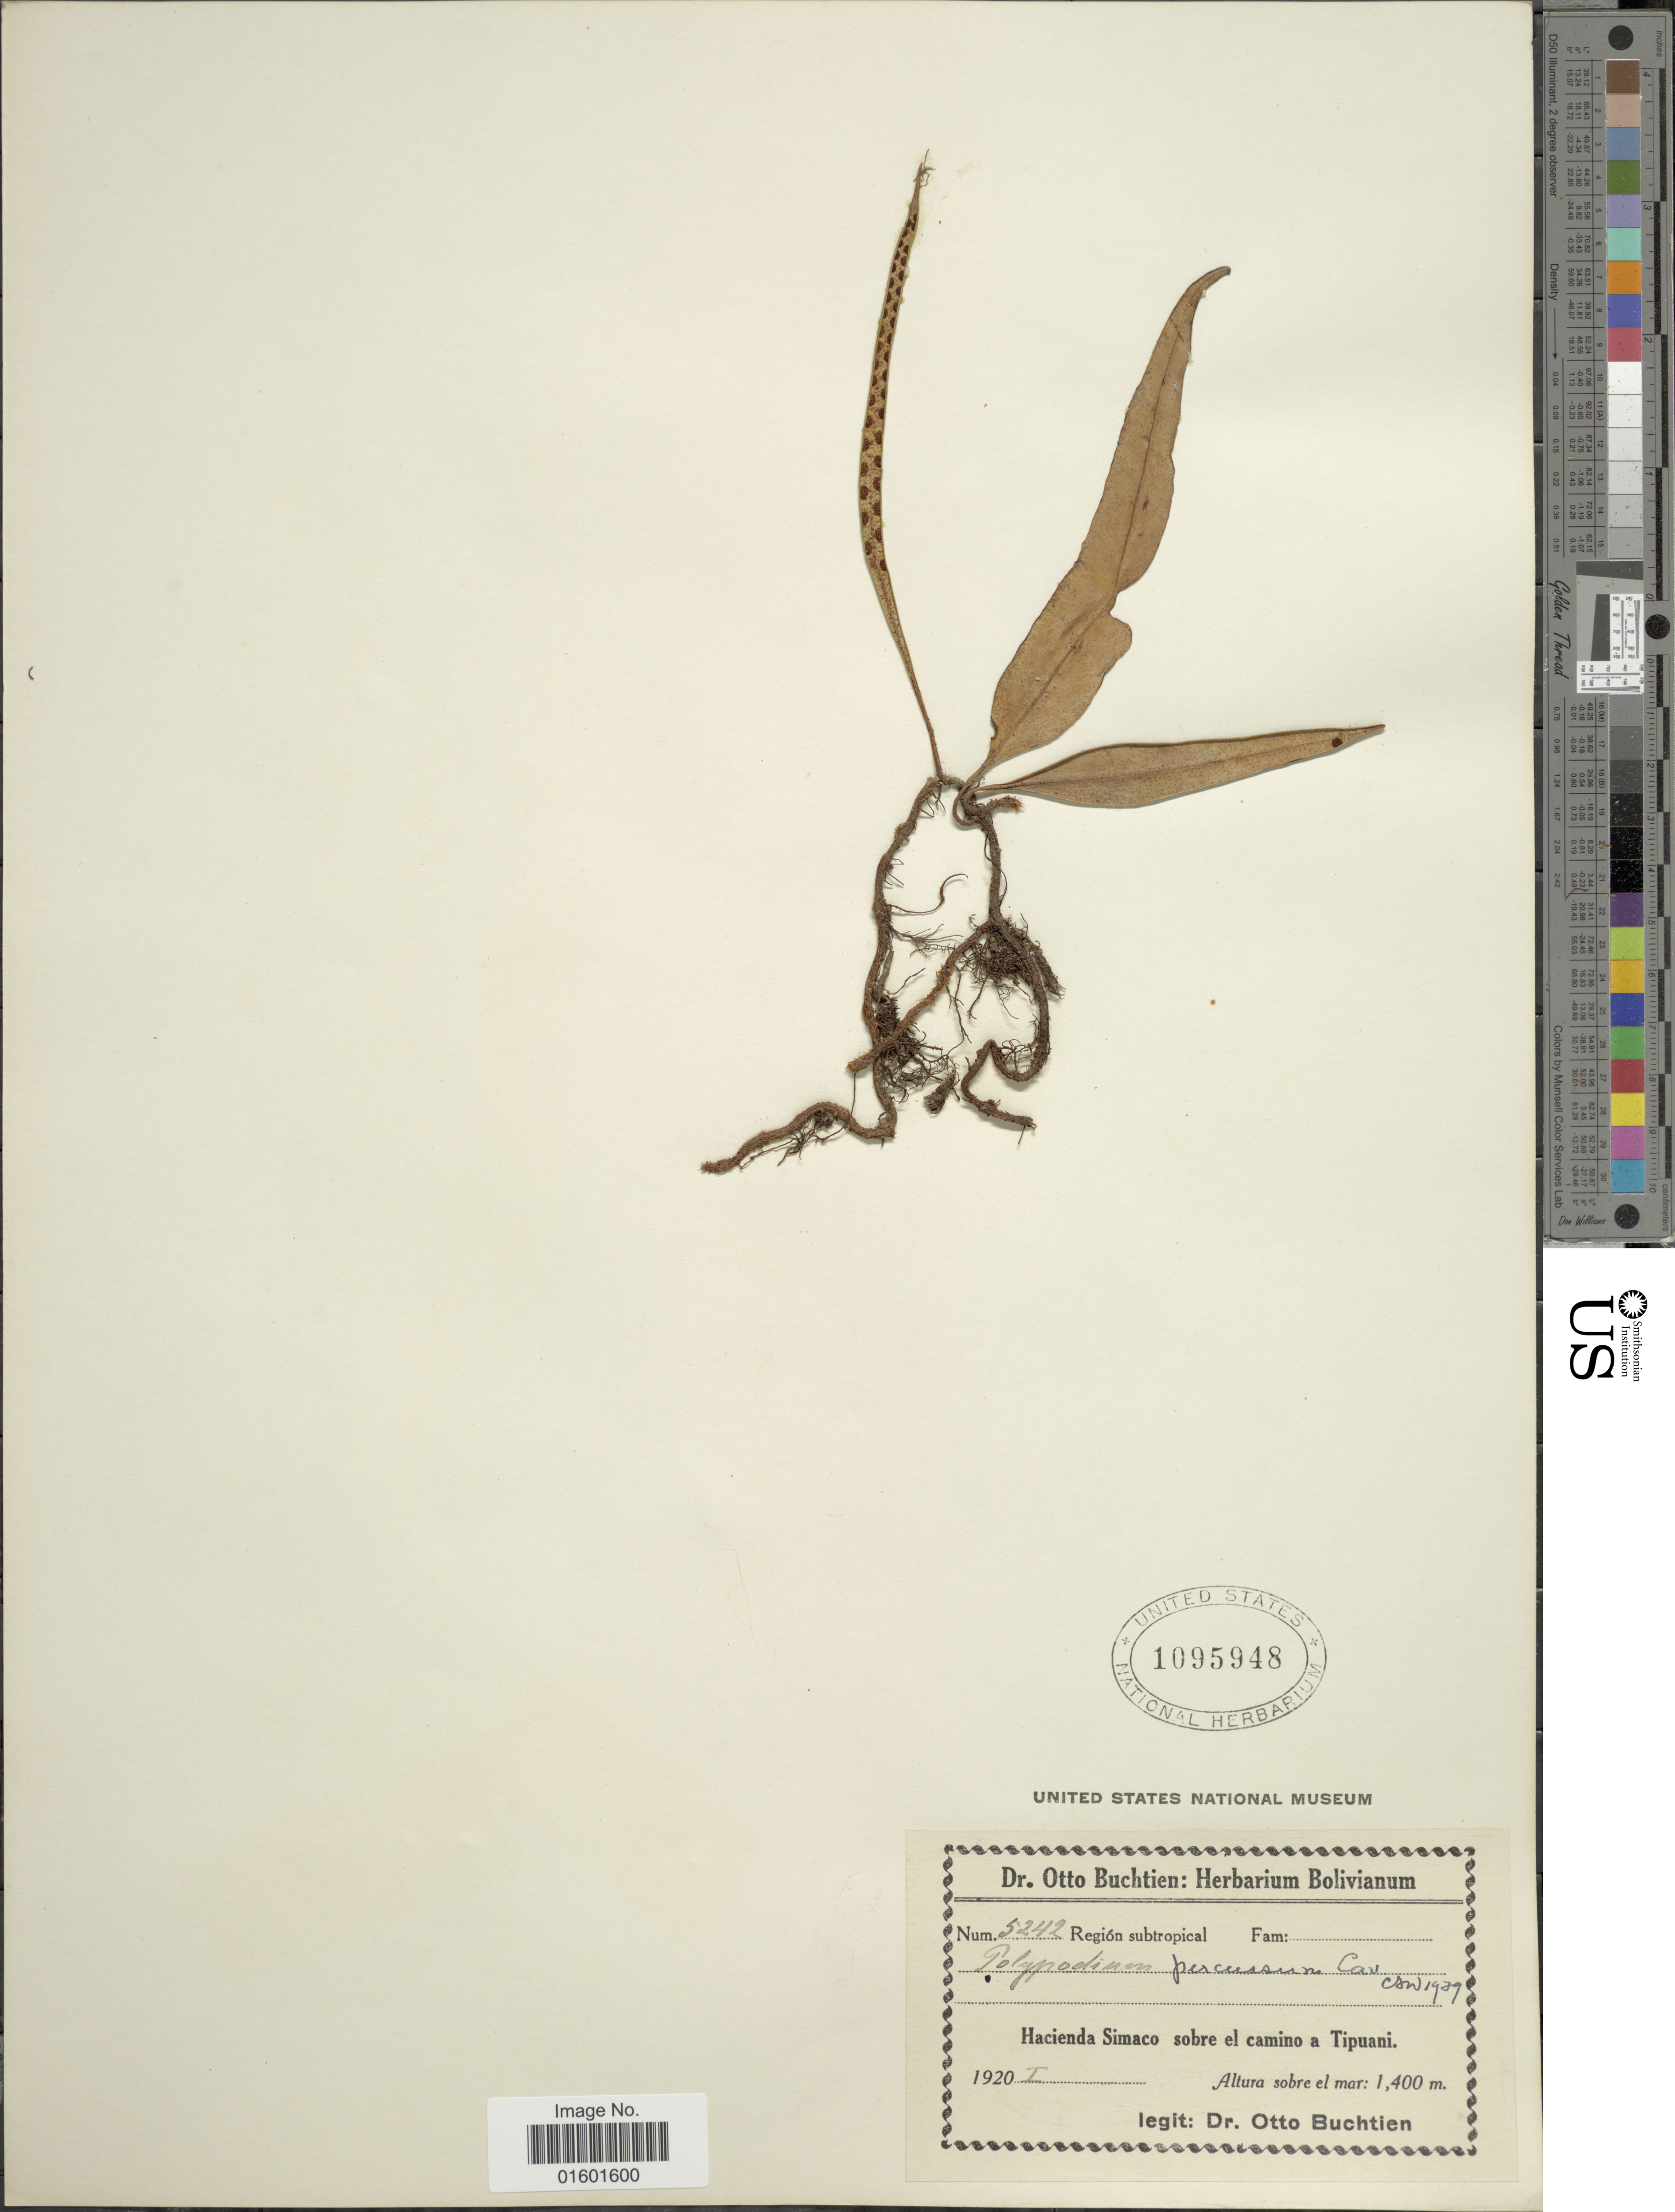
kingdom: Plantae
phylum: Tracheophyta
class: Polypodiopsida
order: Polypodiales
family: Polypodiaceae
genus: Microgramma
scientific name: Microgramma percussa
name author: (Cav.) de la Sota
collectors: O. Buchtien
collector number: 5242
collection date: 1920-01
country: Bolivia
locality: Hacienda Simaco sobre el camino a Tipuani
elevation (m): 1400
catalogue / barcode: US 1095948